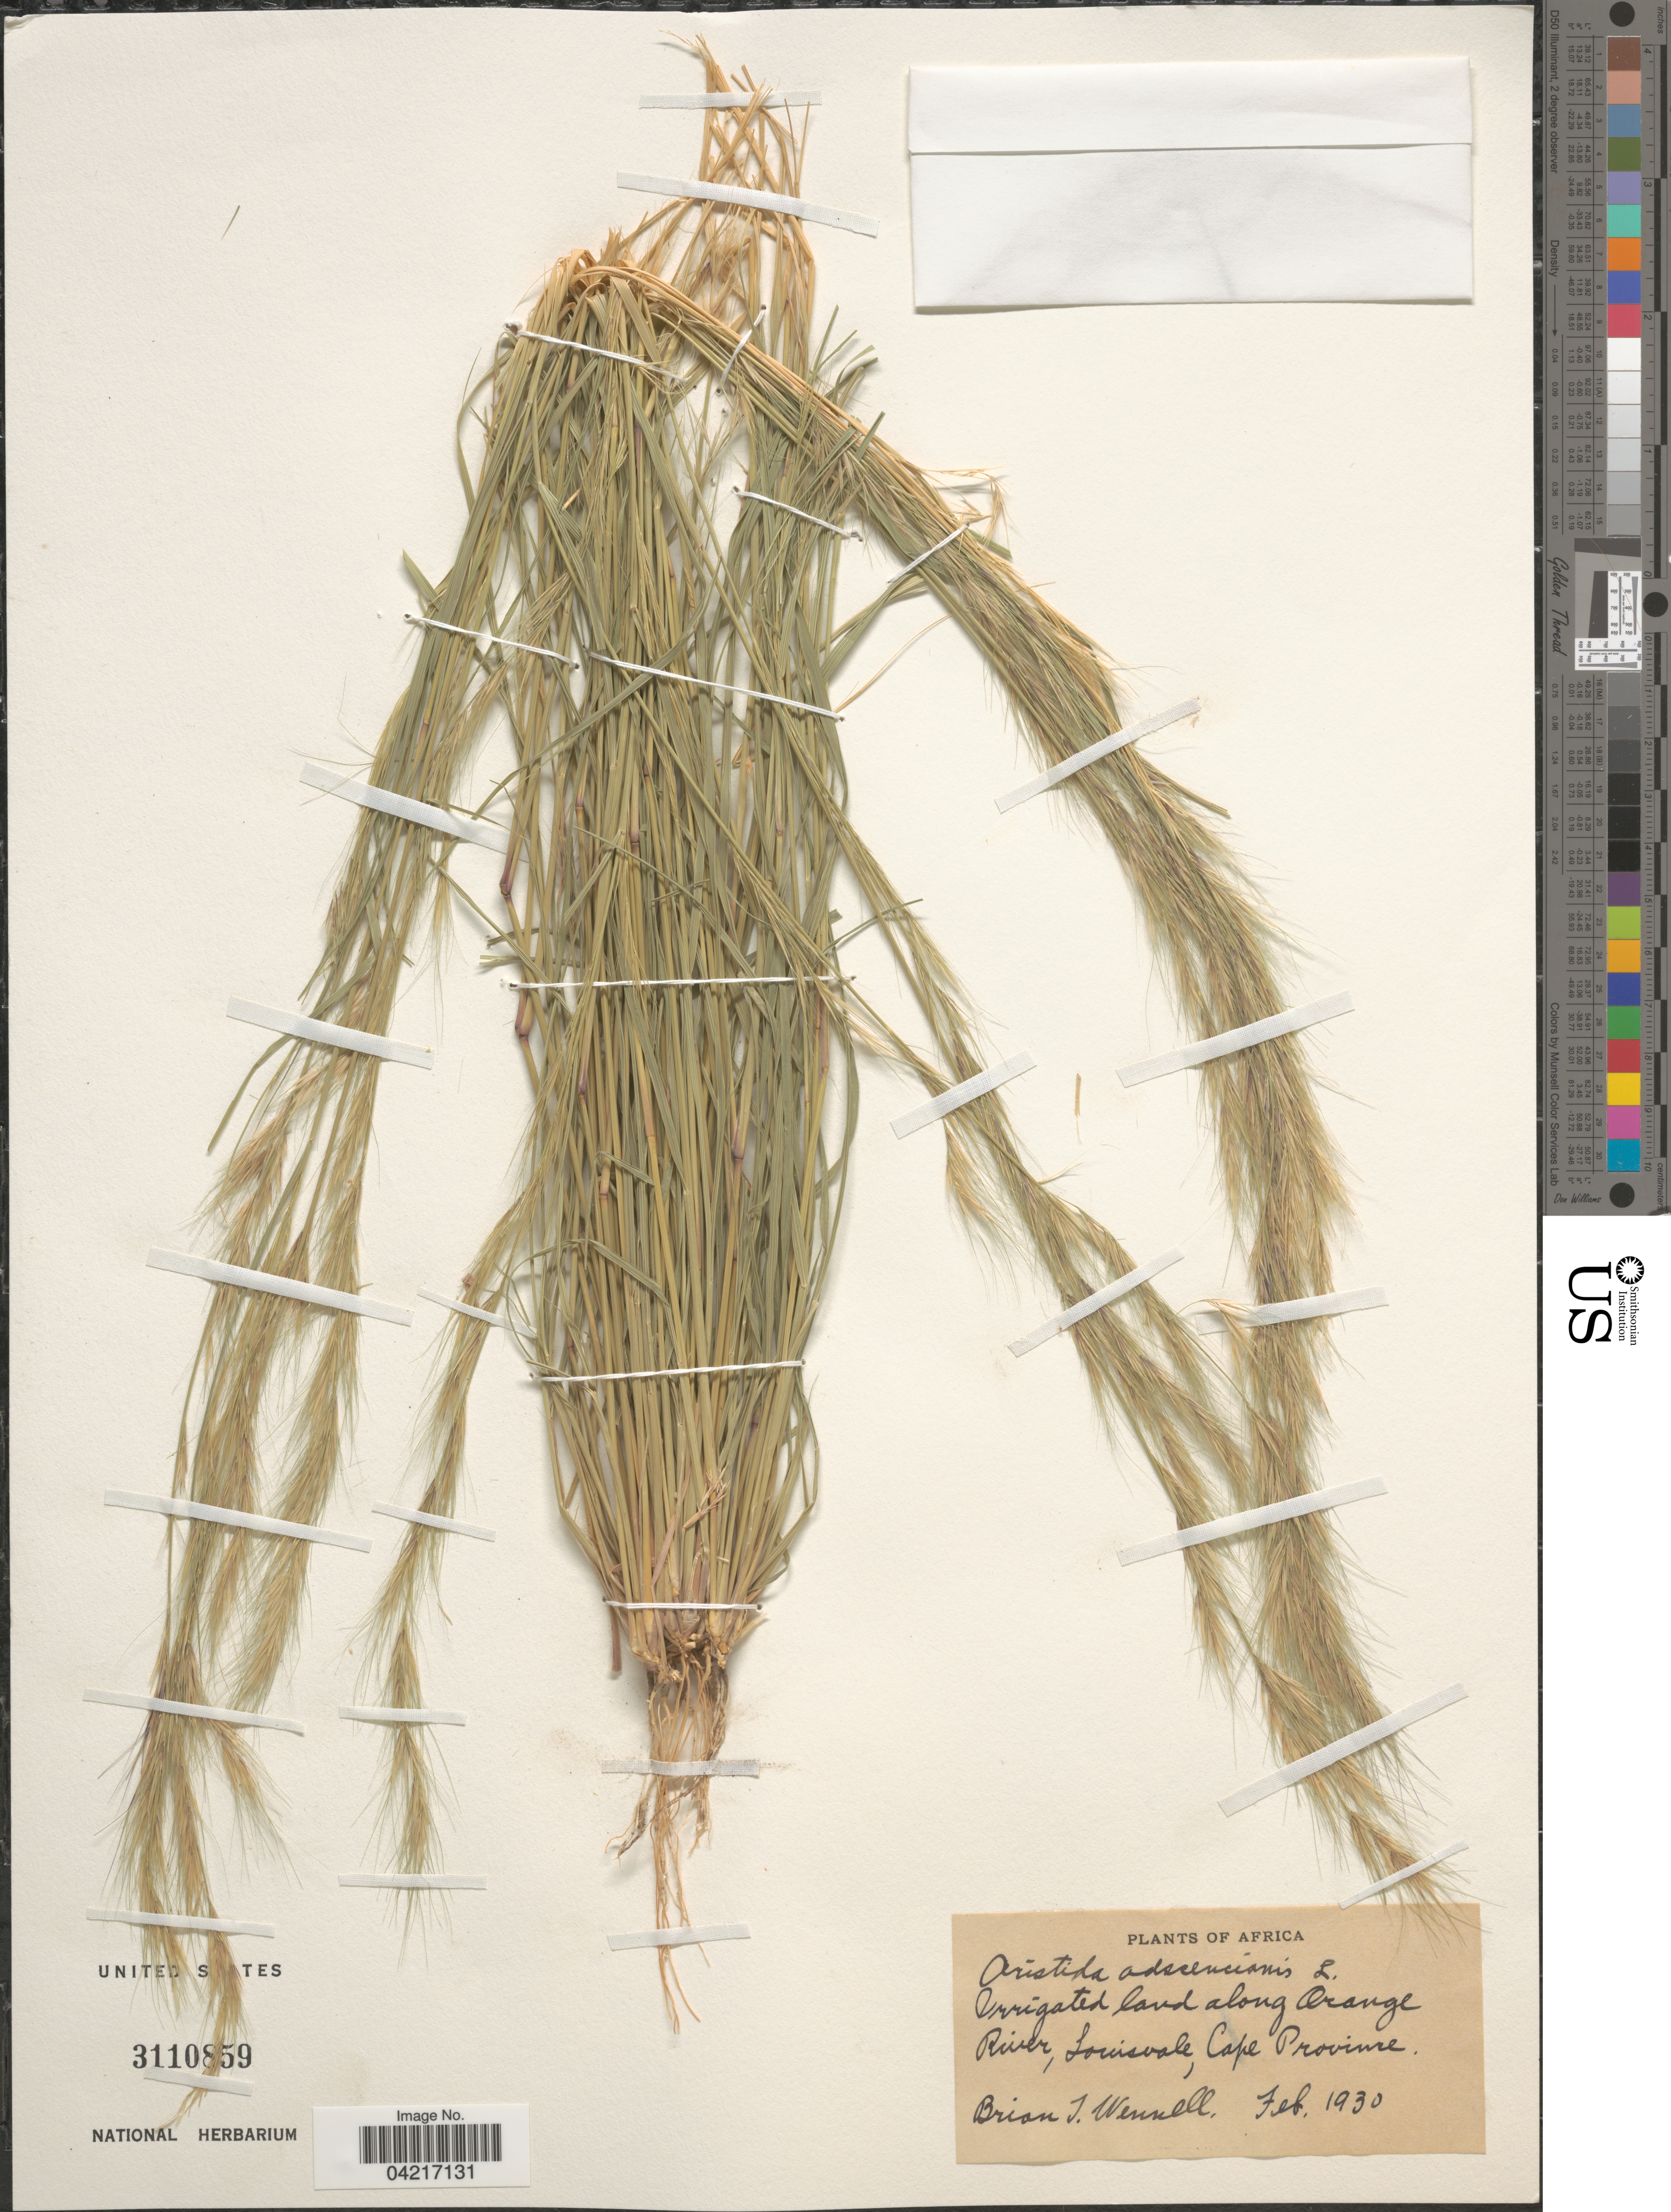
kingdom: Plantae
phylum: Tracheophyta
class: Liliopsida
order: Poales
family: Poaceae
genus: Aristida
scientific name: Aristida adscensionis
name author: L.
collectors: B. Wennell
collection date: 1930-02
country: South Africa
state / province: Northern Cape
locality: Irrigated land along Orange River, Louisvale.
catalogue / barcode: US 3110859